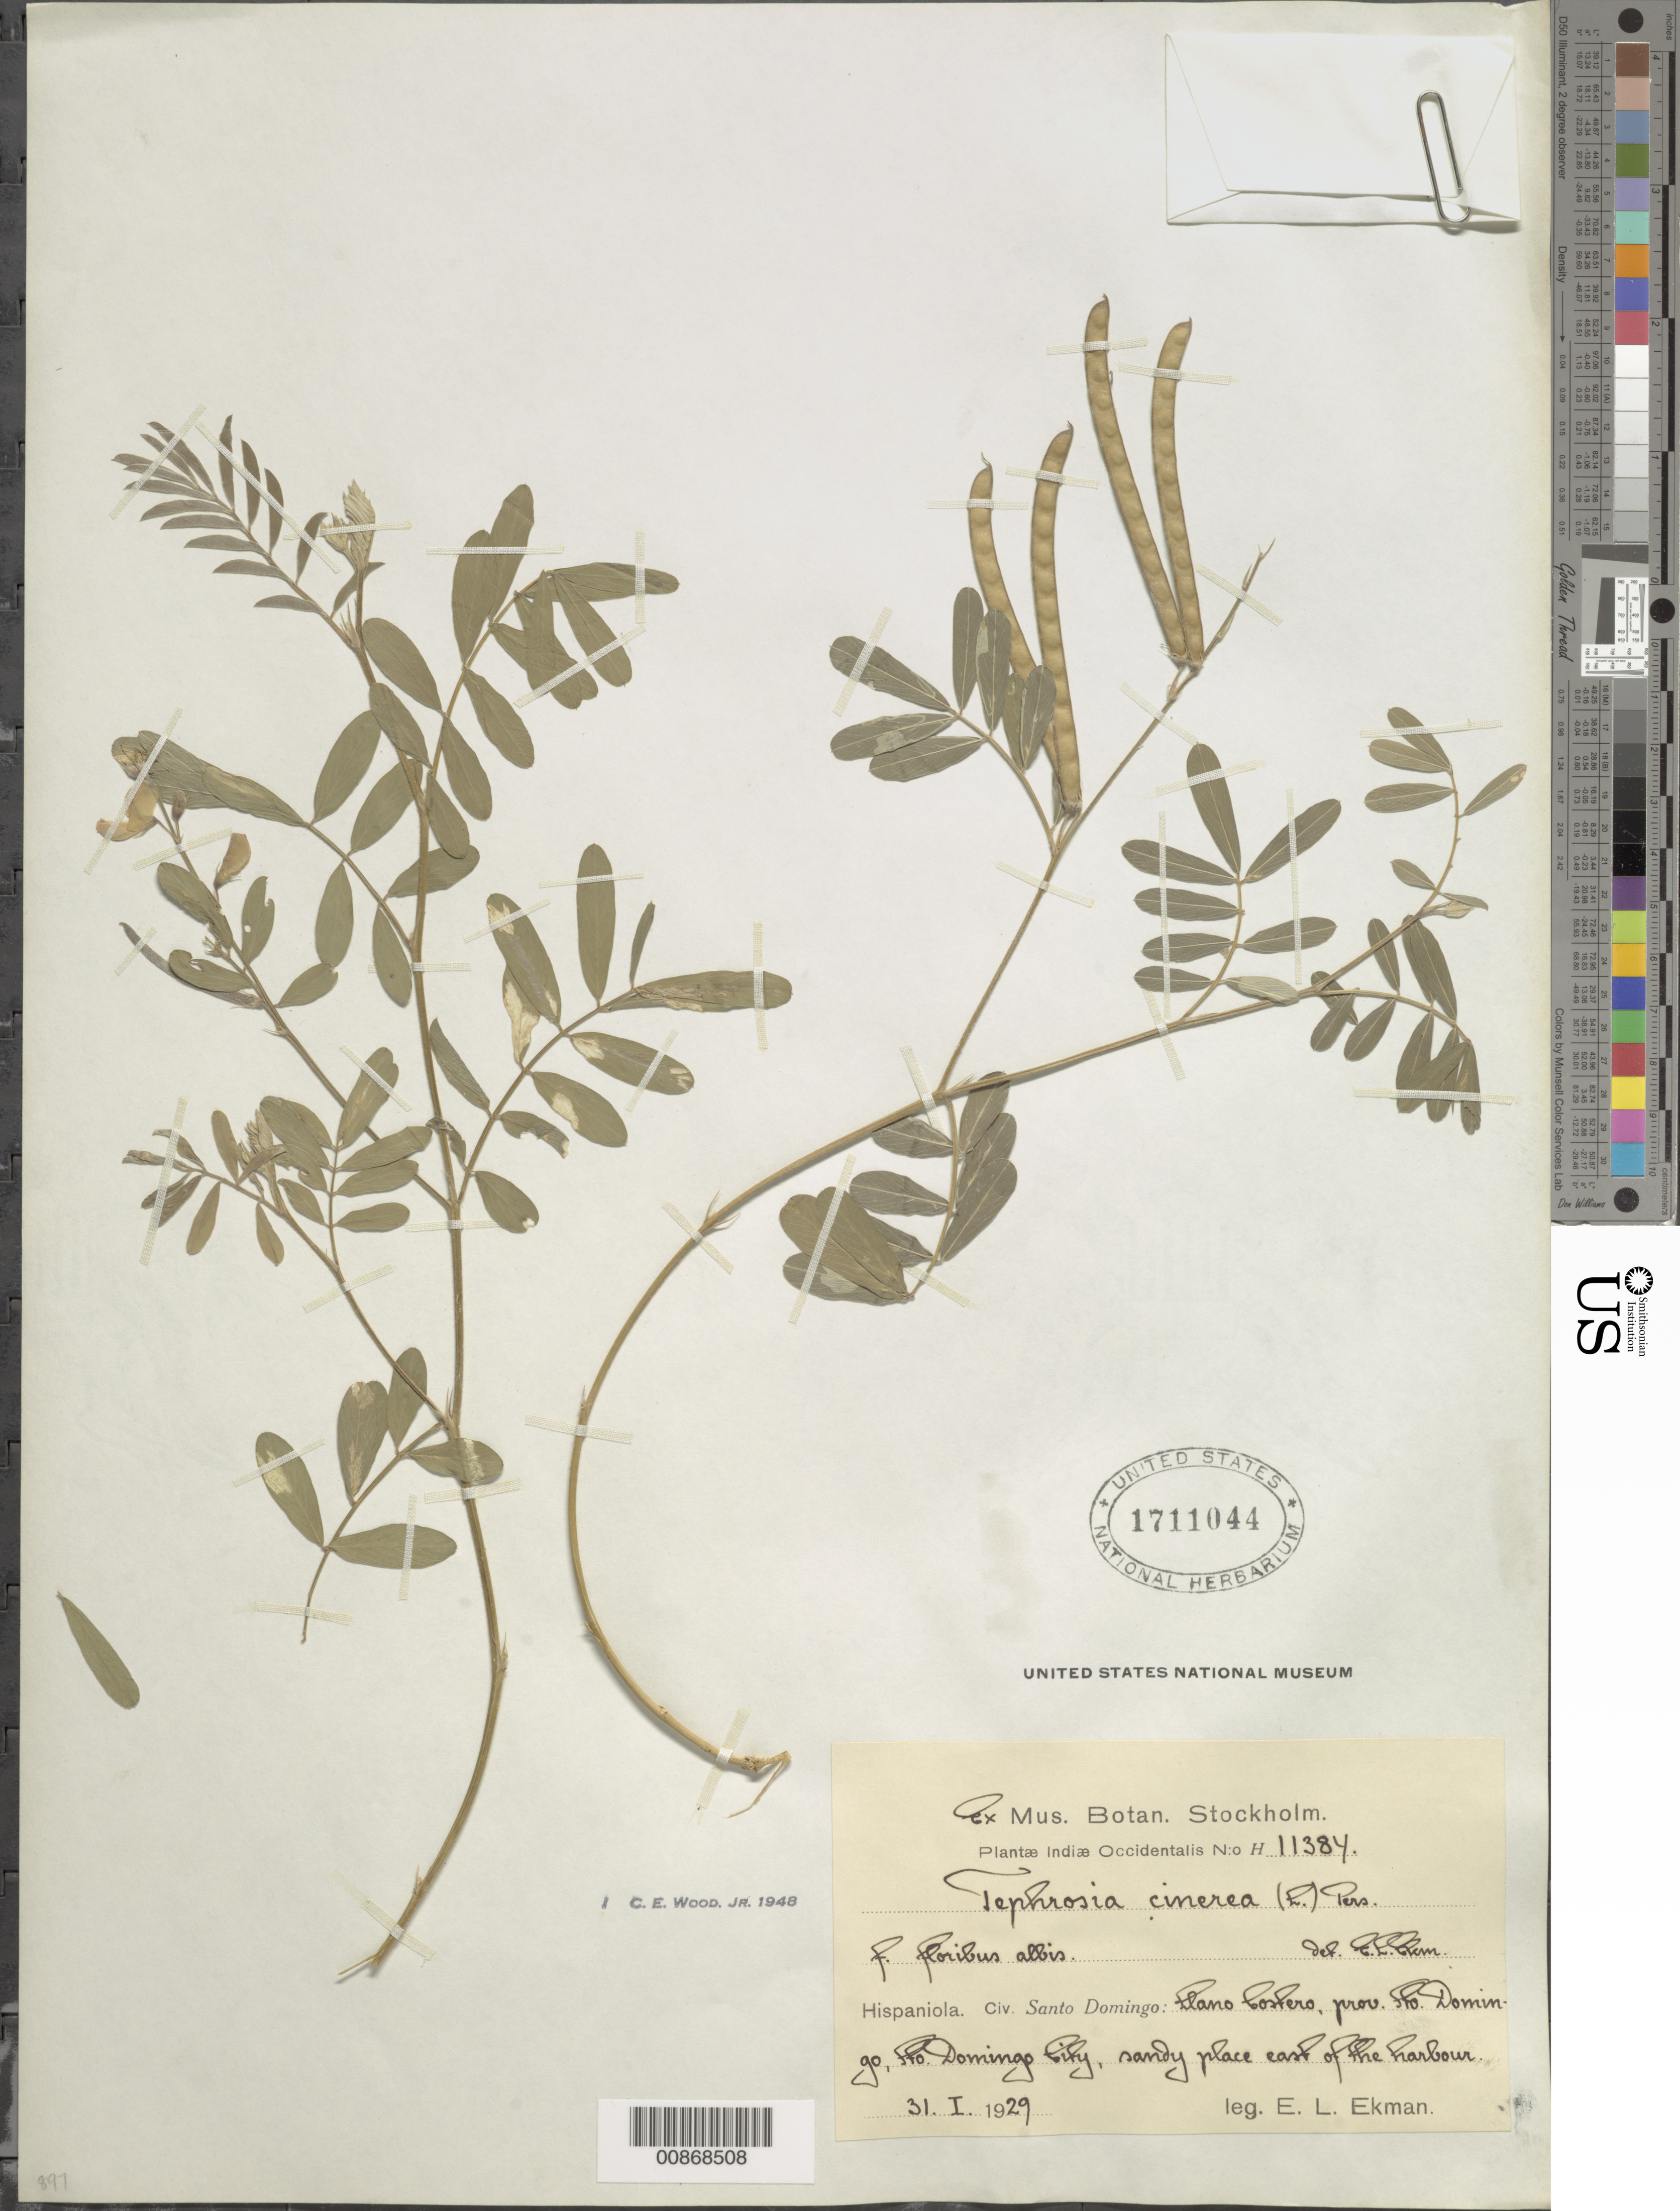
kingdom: Plantae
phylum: Tracheophyta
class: Magnoliopsida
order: Fabales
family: Fabaceae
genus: Tephrosia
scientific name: Tephrosia cinerea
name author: (L.) Pers.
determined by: Wood, C. E., Jr.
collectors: E. L. Ekman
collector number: H 11384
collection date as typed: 31 Jan 1929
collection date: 1929-01-31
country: Dominican Republic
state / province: Distrito Nacional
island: Hispaniola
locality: Llano Costero, prov. Sto. Domingo (obsolete), Sto. Domingo City. East of the harbour.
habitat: Sandy place.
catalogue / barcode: US 1711044